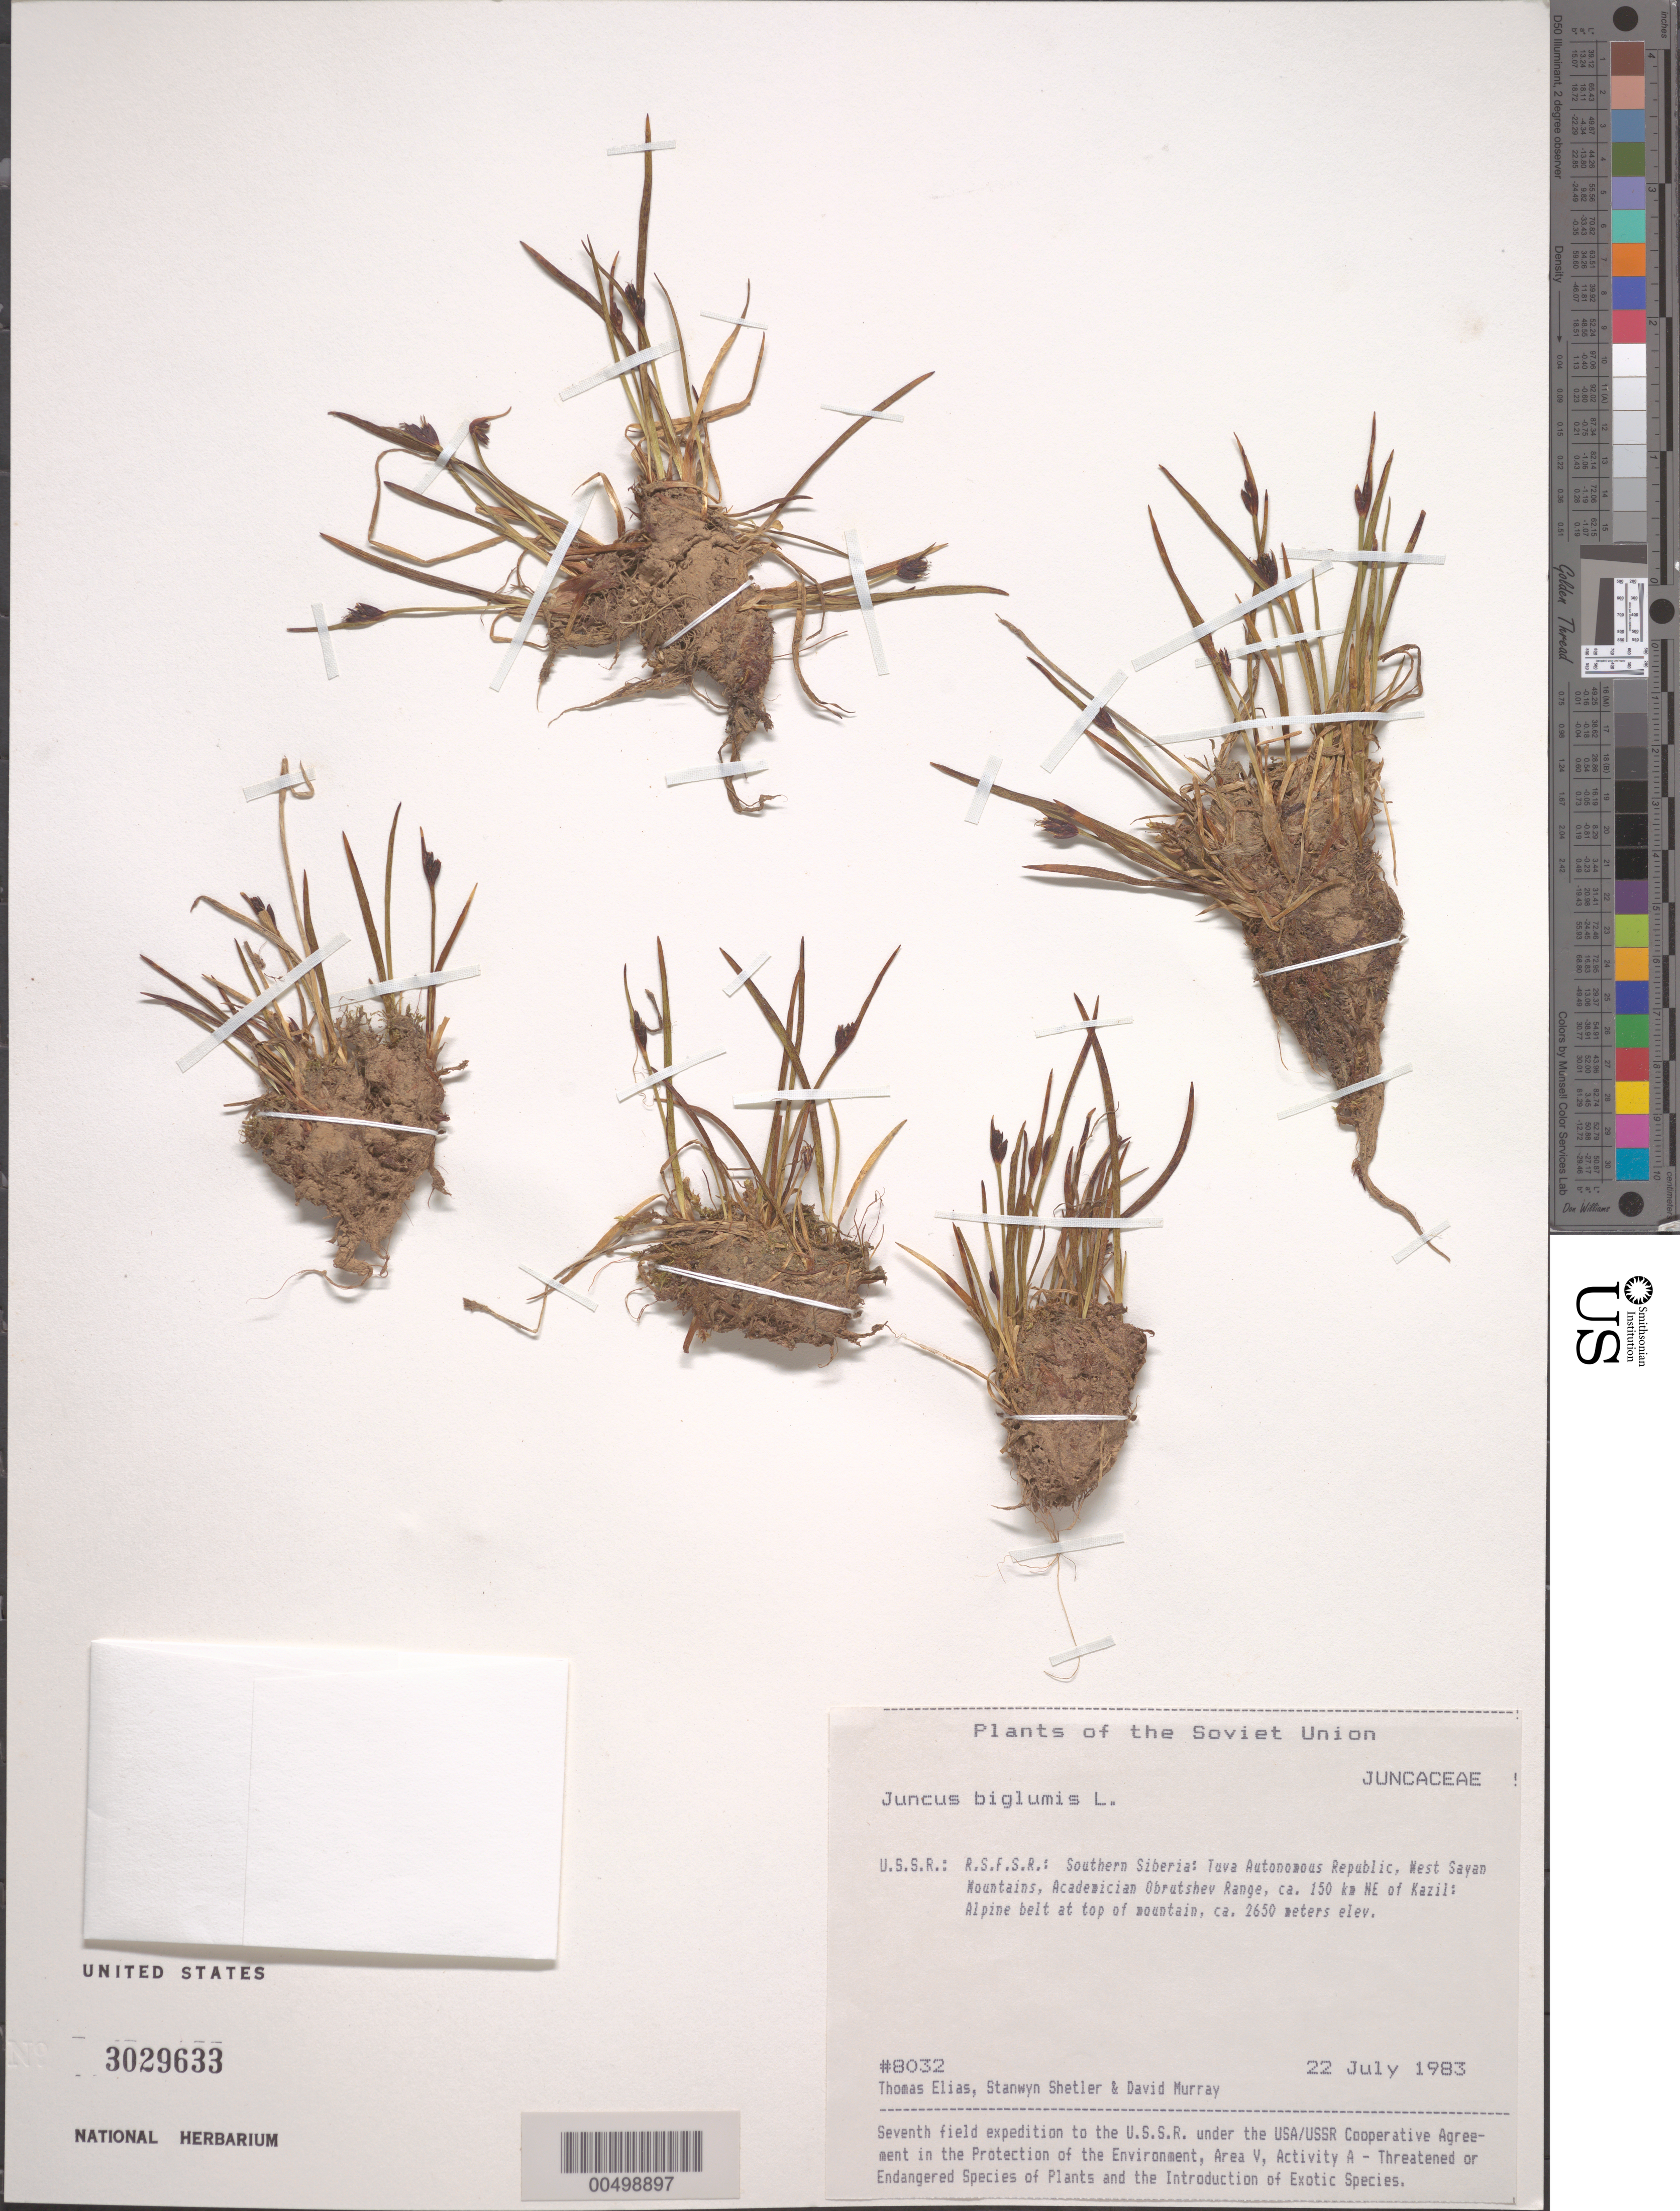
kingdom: Plantae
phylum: Tracheophyta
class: Liliopsida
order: Poales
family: Juncaceae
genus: Juncus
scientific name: Juncus biglumis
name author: L.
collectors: T. Elias, S. Shetler & D. F. Murray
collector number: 8032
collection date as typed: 22 Jul 1983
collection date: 1983-07-22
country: Russian Federation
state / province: Tuva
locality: West Sayan Mountains, Academician Obrutshev Range, ca. 150 km NE of Kazil [Kyzyl]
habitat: alpine belt at top of mountain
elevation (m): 2650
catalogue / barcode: US 3029633